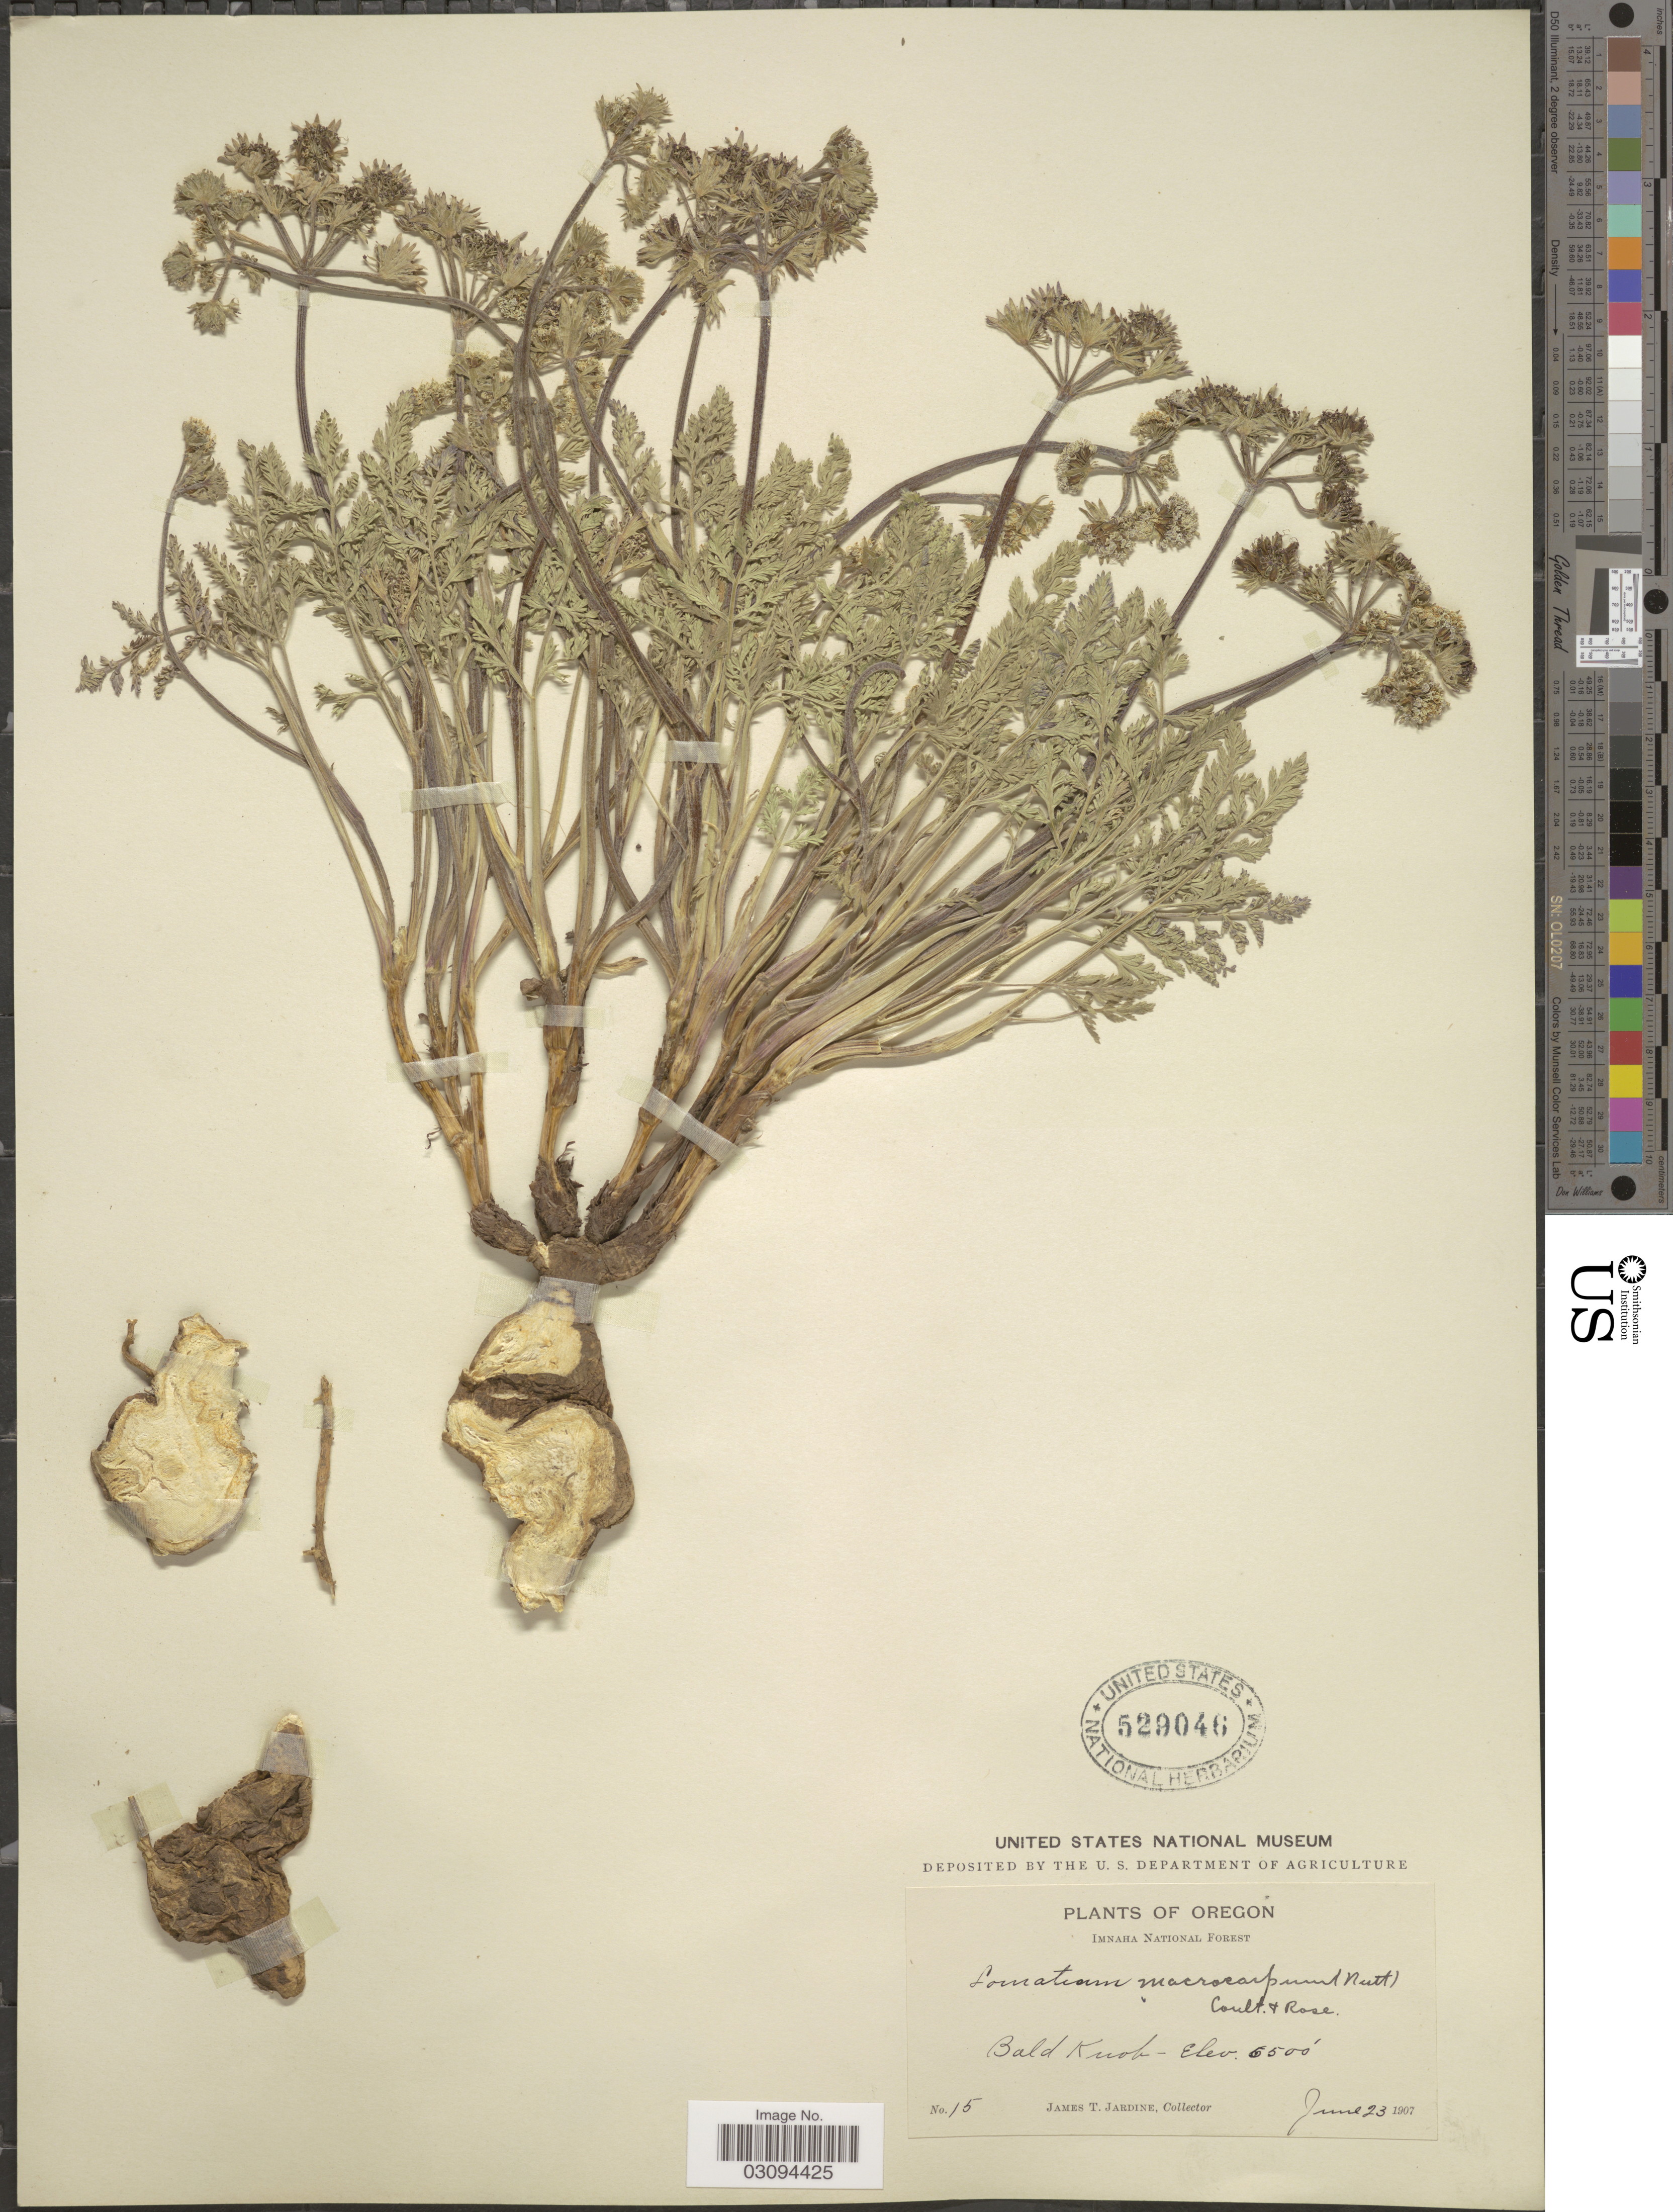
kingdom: Plantae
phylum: Tracheophyta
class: Magnoliopsida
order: Apiales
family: Apiaceae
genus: Lomatium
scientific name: Lomatium macrocarpum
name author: (Hook. et al.) J.M. Coult. & Rose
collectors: J. T. Jardine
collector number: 15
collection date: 1907-06-23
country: United States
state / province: Oregon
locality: Imnaha National Forest. Bald Knob.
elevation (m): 1981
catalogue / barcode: US 529046